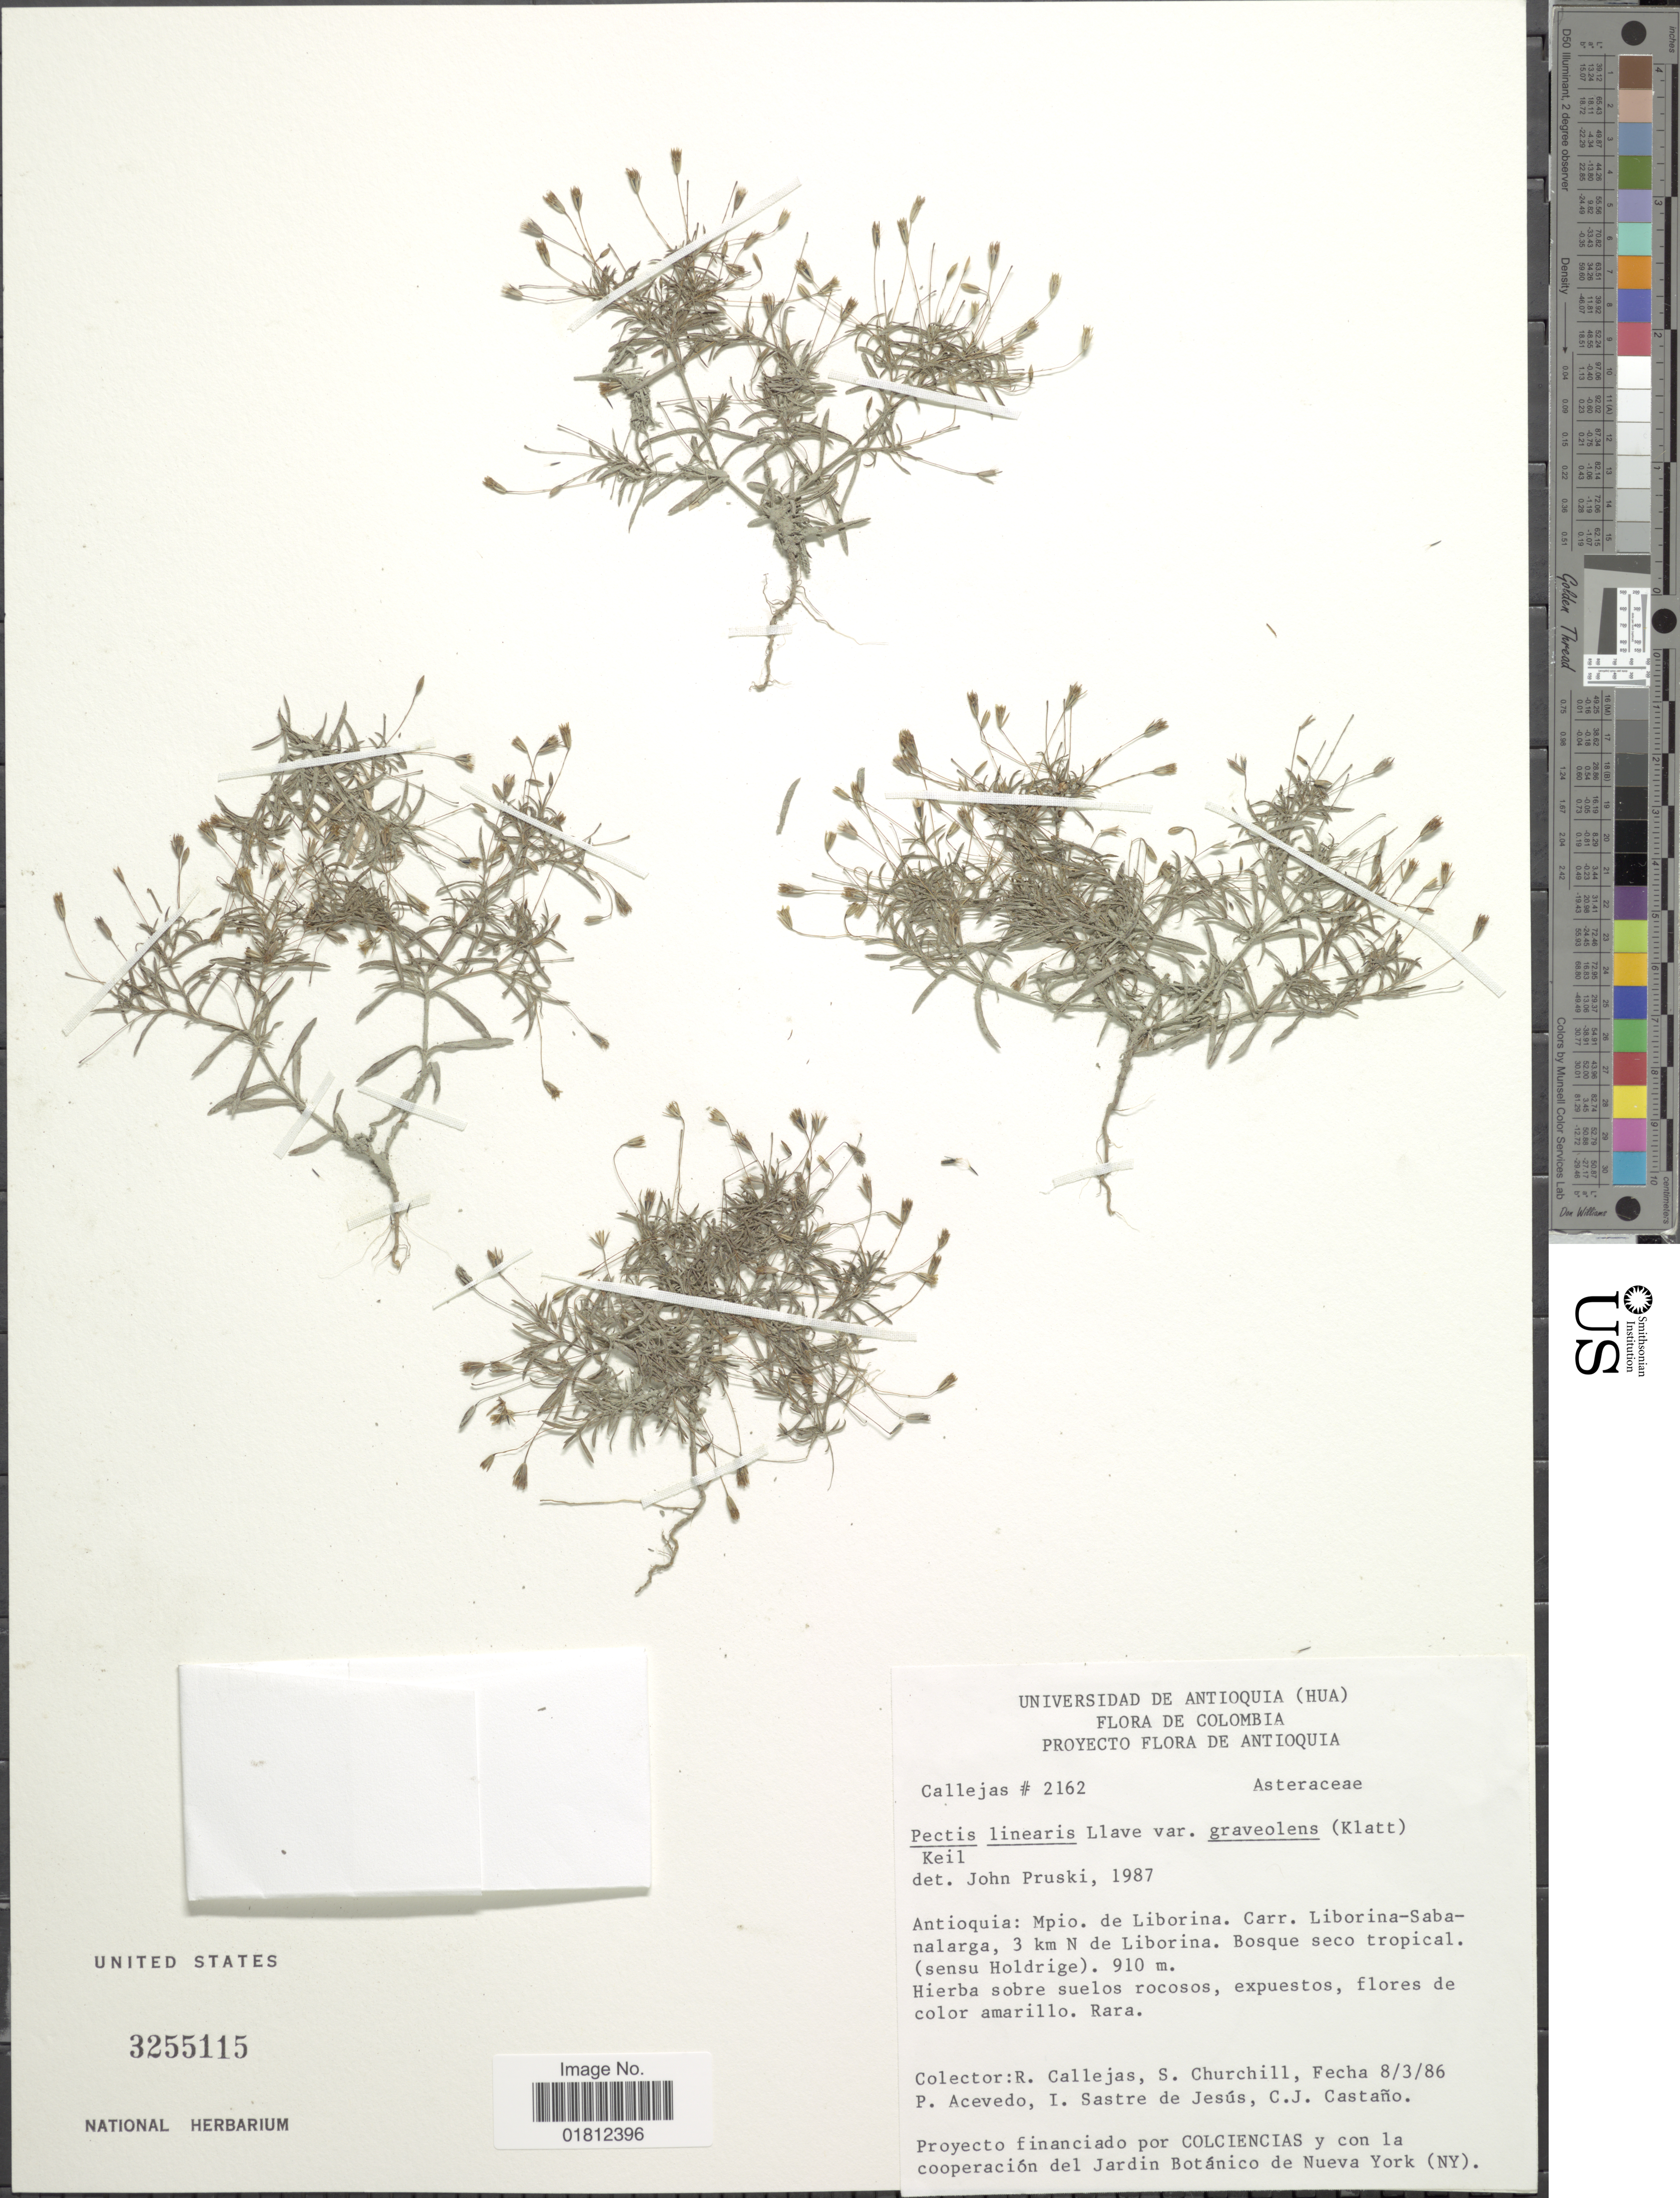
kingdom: Plantae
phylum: Tracheophyta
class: Magnoliopsida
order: Asterales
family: Asteraceae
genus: Pectis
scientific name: Pectis graveolens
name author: Klatt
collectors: R. Callejas, S. Churchill, P. Acevedo-Rodr., I. Sastre-de Jesús & C. Castaño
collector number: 2162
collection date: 1986-03-08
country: Colombia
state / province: Antioquia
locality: Mpio. de Liborina. Carr. Liborina-Sabanalarga, 3 km N de Liborina, bosque seco rtopical (sensu Holdridge)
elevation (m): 910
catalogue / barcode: US 3255115